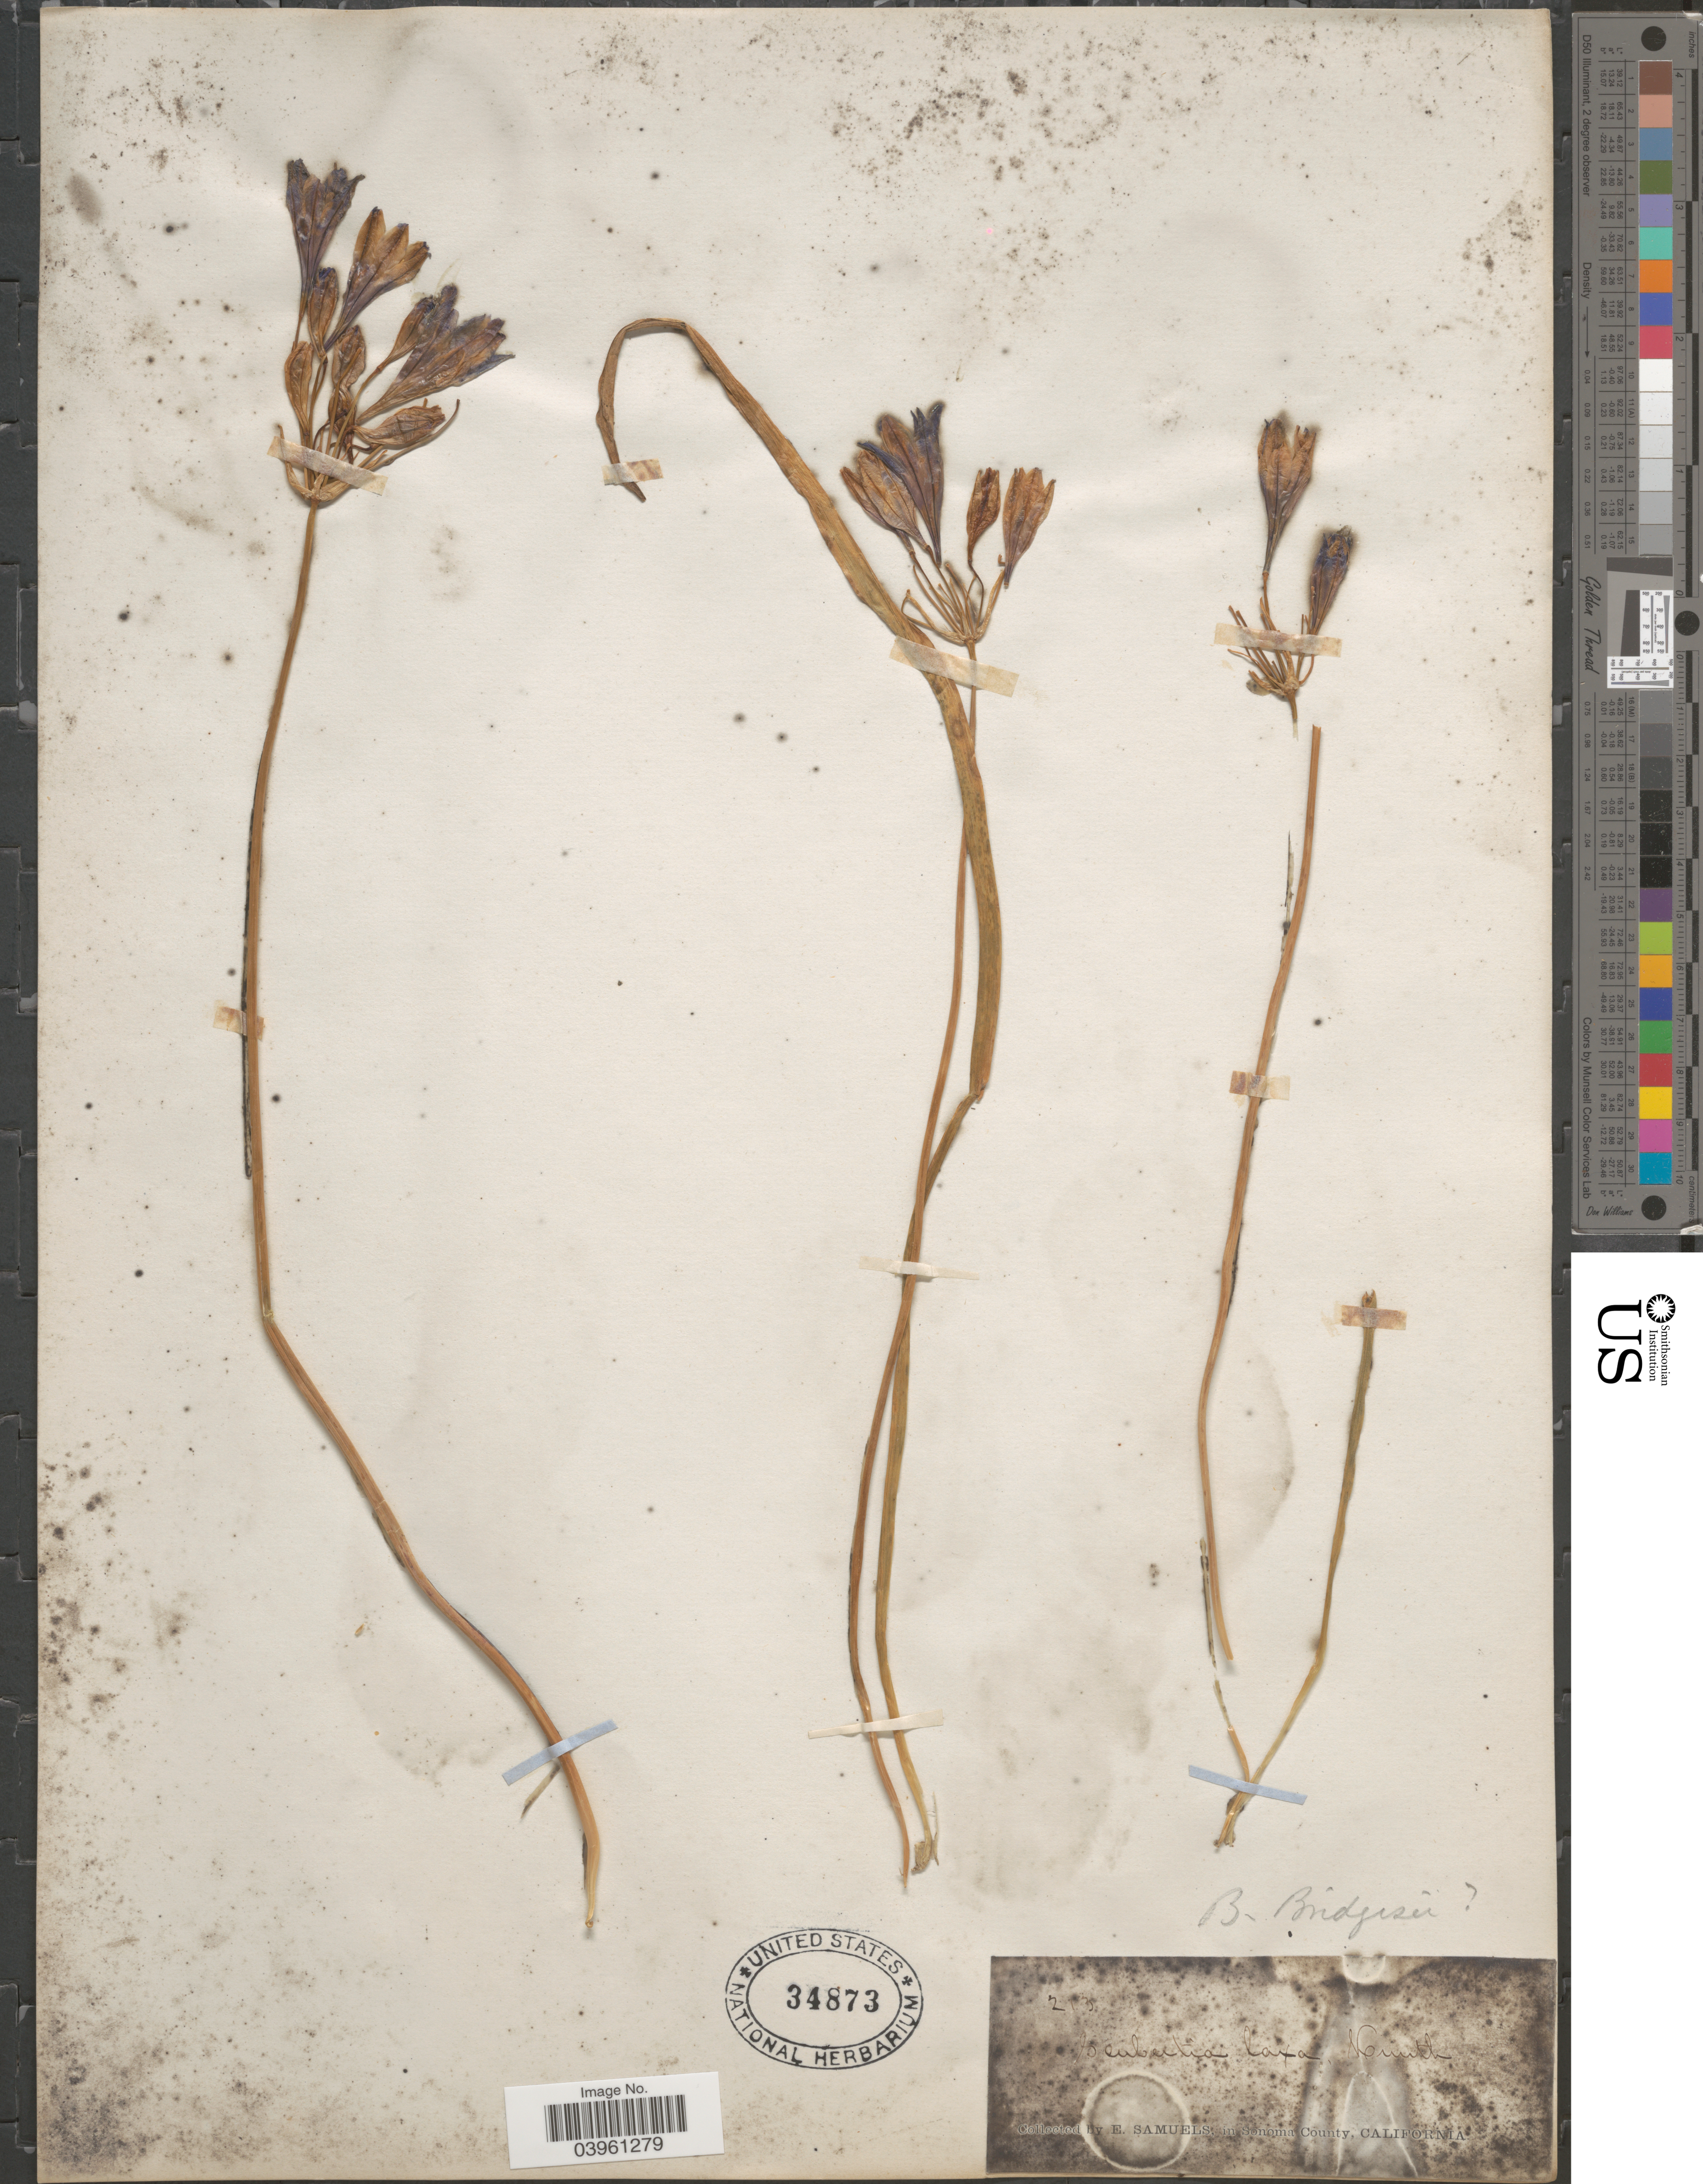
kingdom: Plantae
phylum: Tracheophyta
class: Liliopsida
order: Asparagales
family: Asparagaceae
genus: Triteleia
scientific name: Triteleia bridgesii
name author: (S. Watson) Greene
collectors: E. Samuels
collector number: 213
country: United States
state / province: California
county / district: Sonoma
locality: In Sonoma County.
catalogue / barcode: US 34873